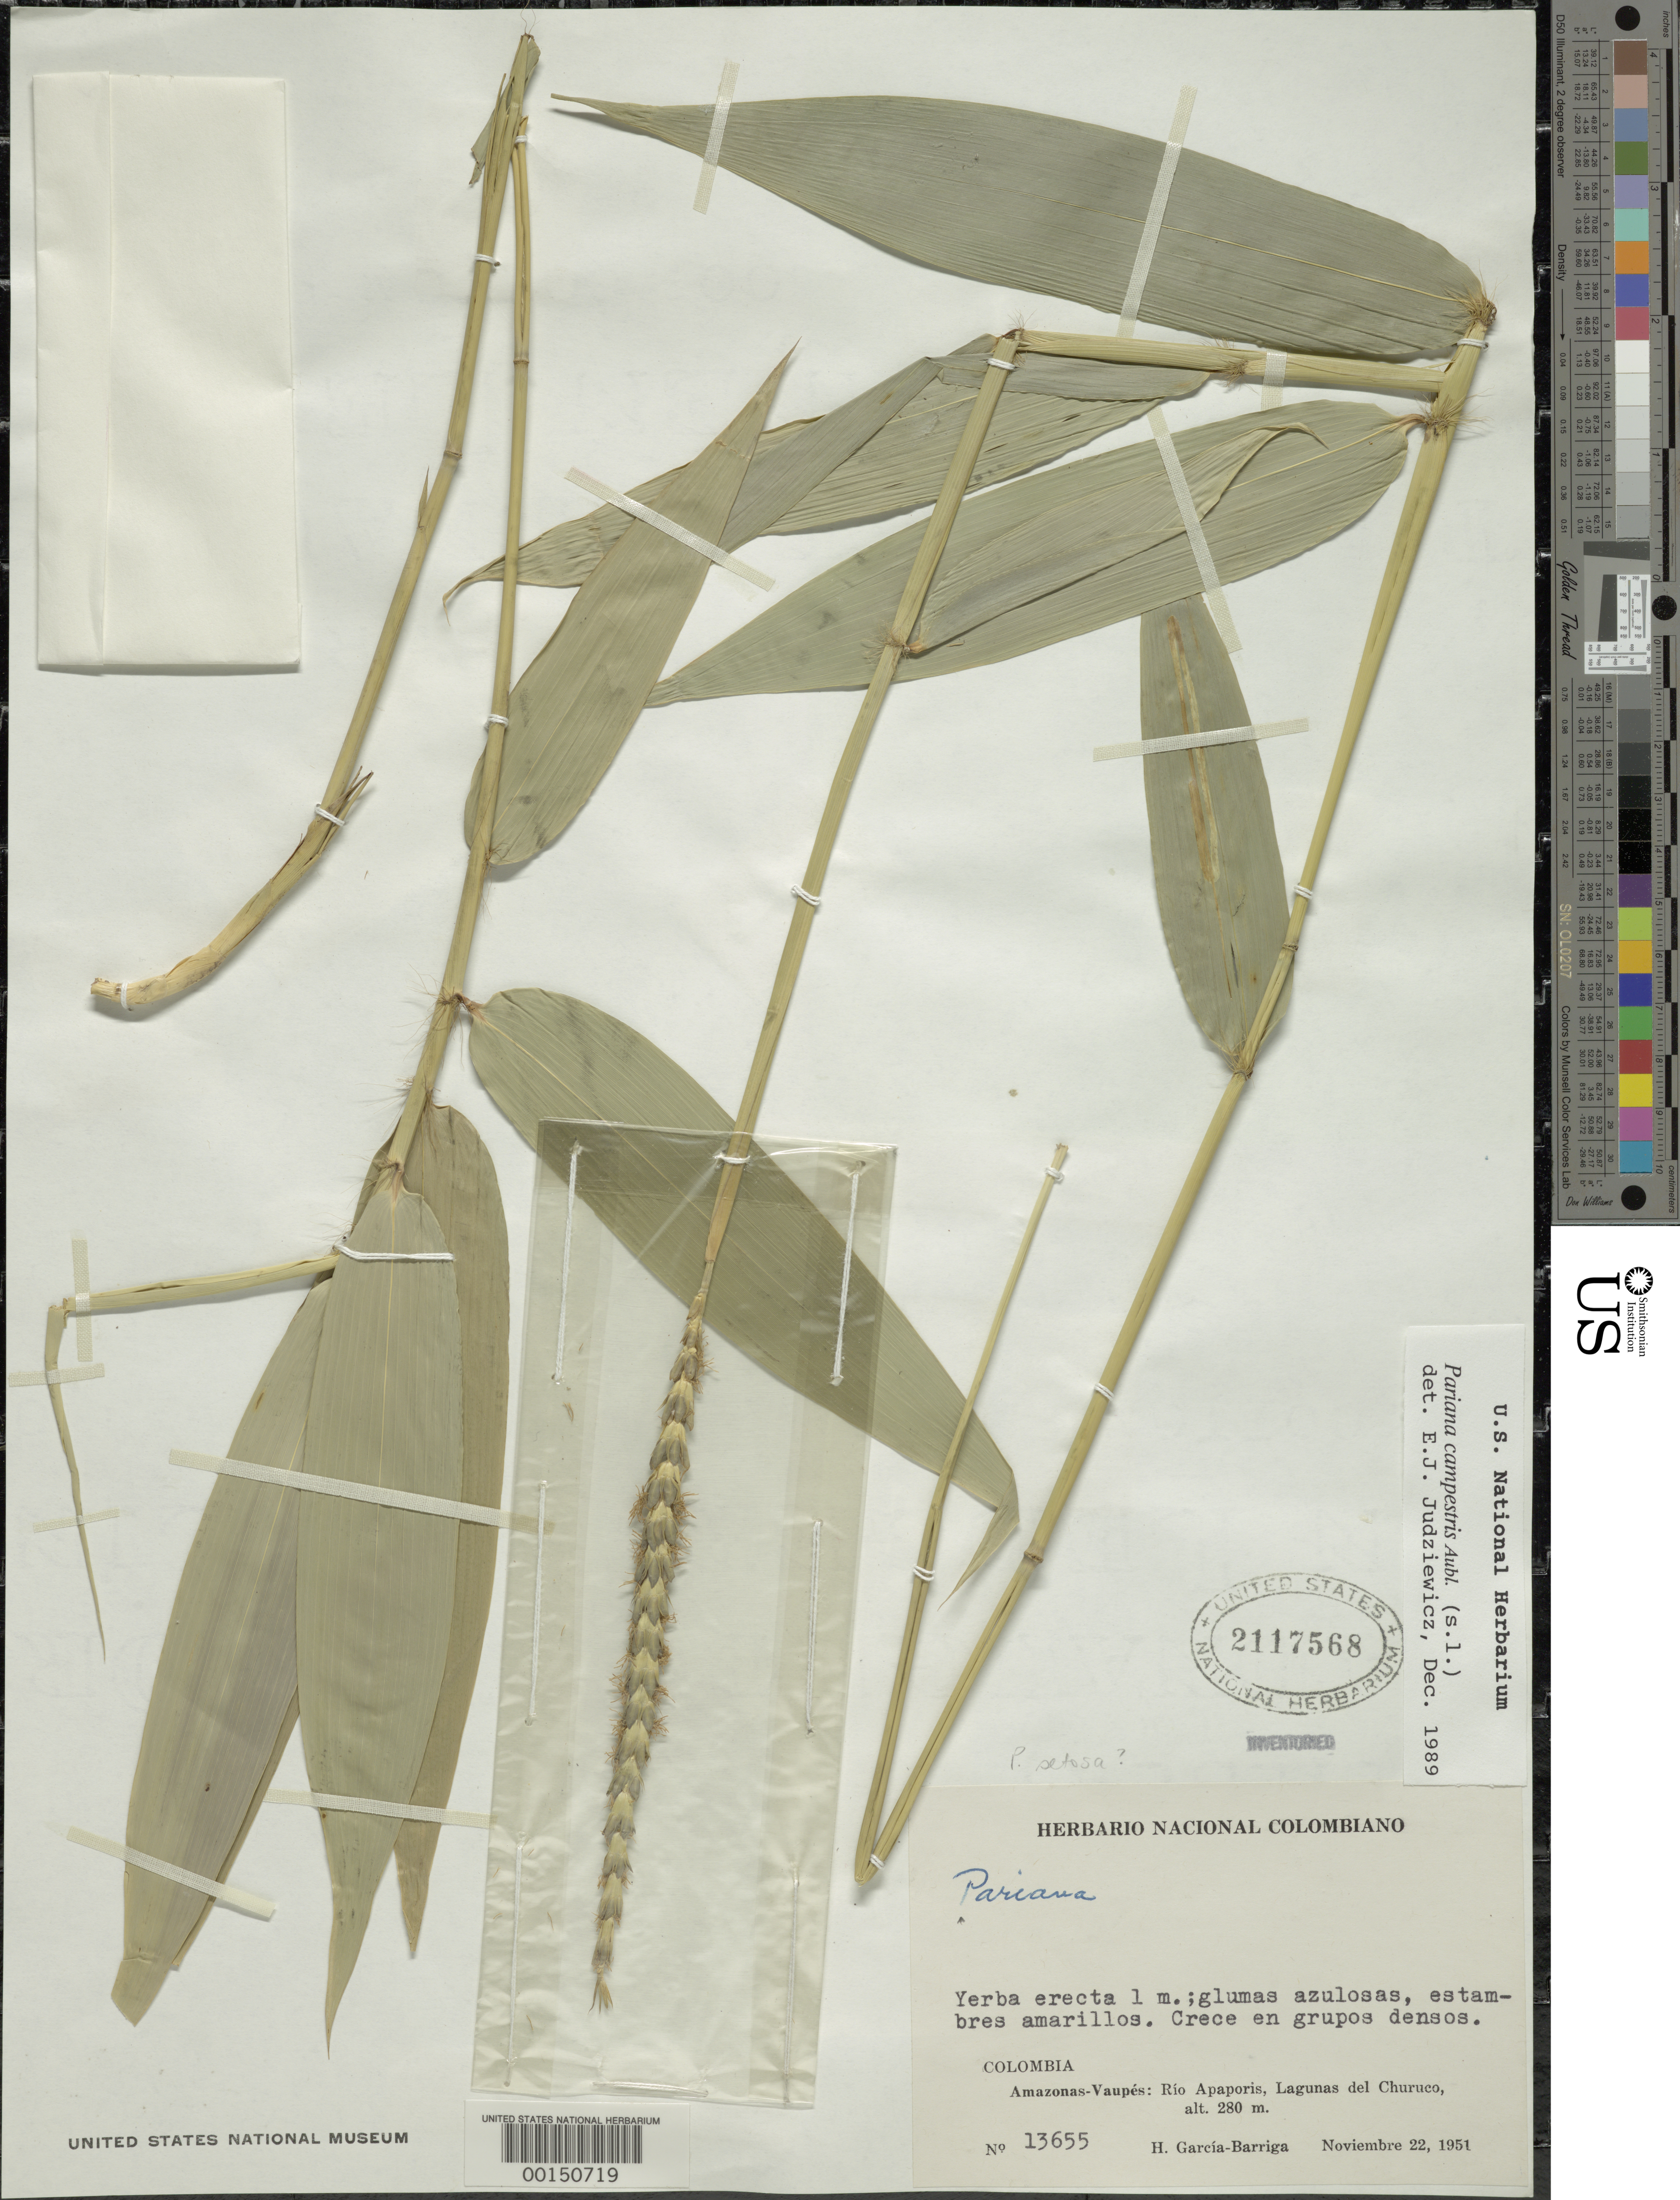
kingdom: Plantae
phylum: Tracheophyta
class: Liliopsida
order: Poales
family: Poaceae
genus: Pariana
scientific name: Pariana setosa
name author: Swallen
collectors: H. García Barriga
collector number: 13655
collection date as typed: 22 Nov 1951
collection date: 1951-11-22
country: Colombia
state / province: Amazônas / Vaupés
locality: Rio Apaporis, Lagunas del Churuco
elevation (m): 280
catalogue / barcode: US 2117568